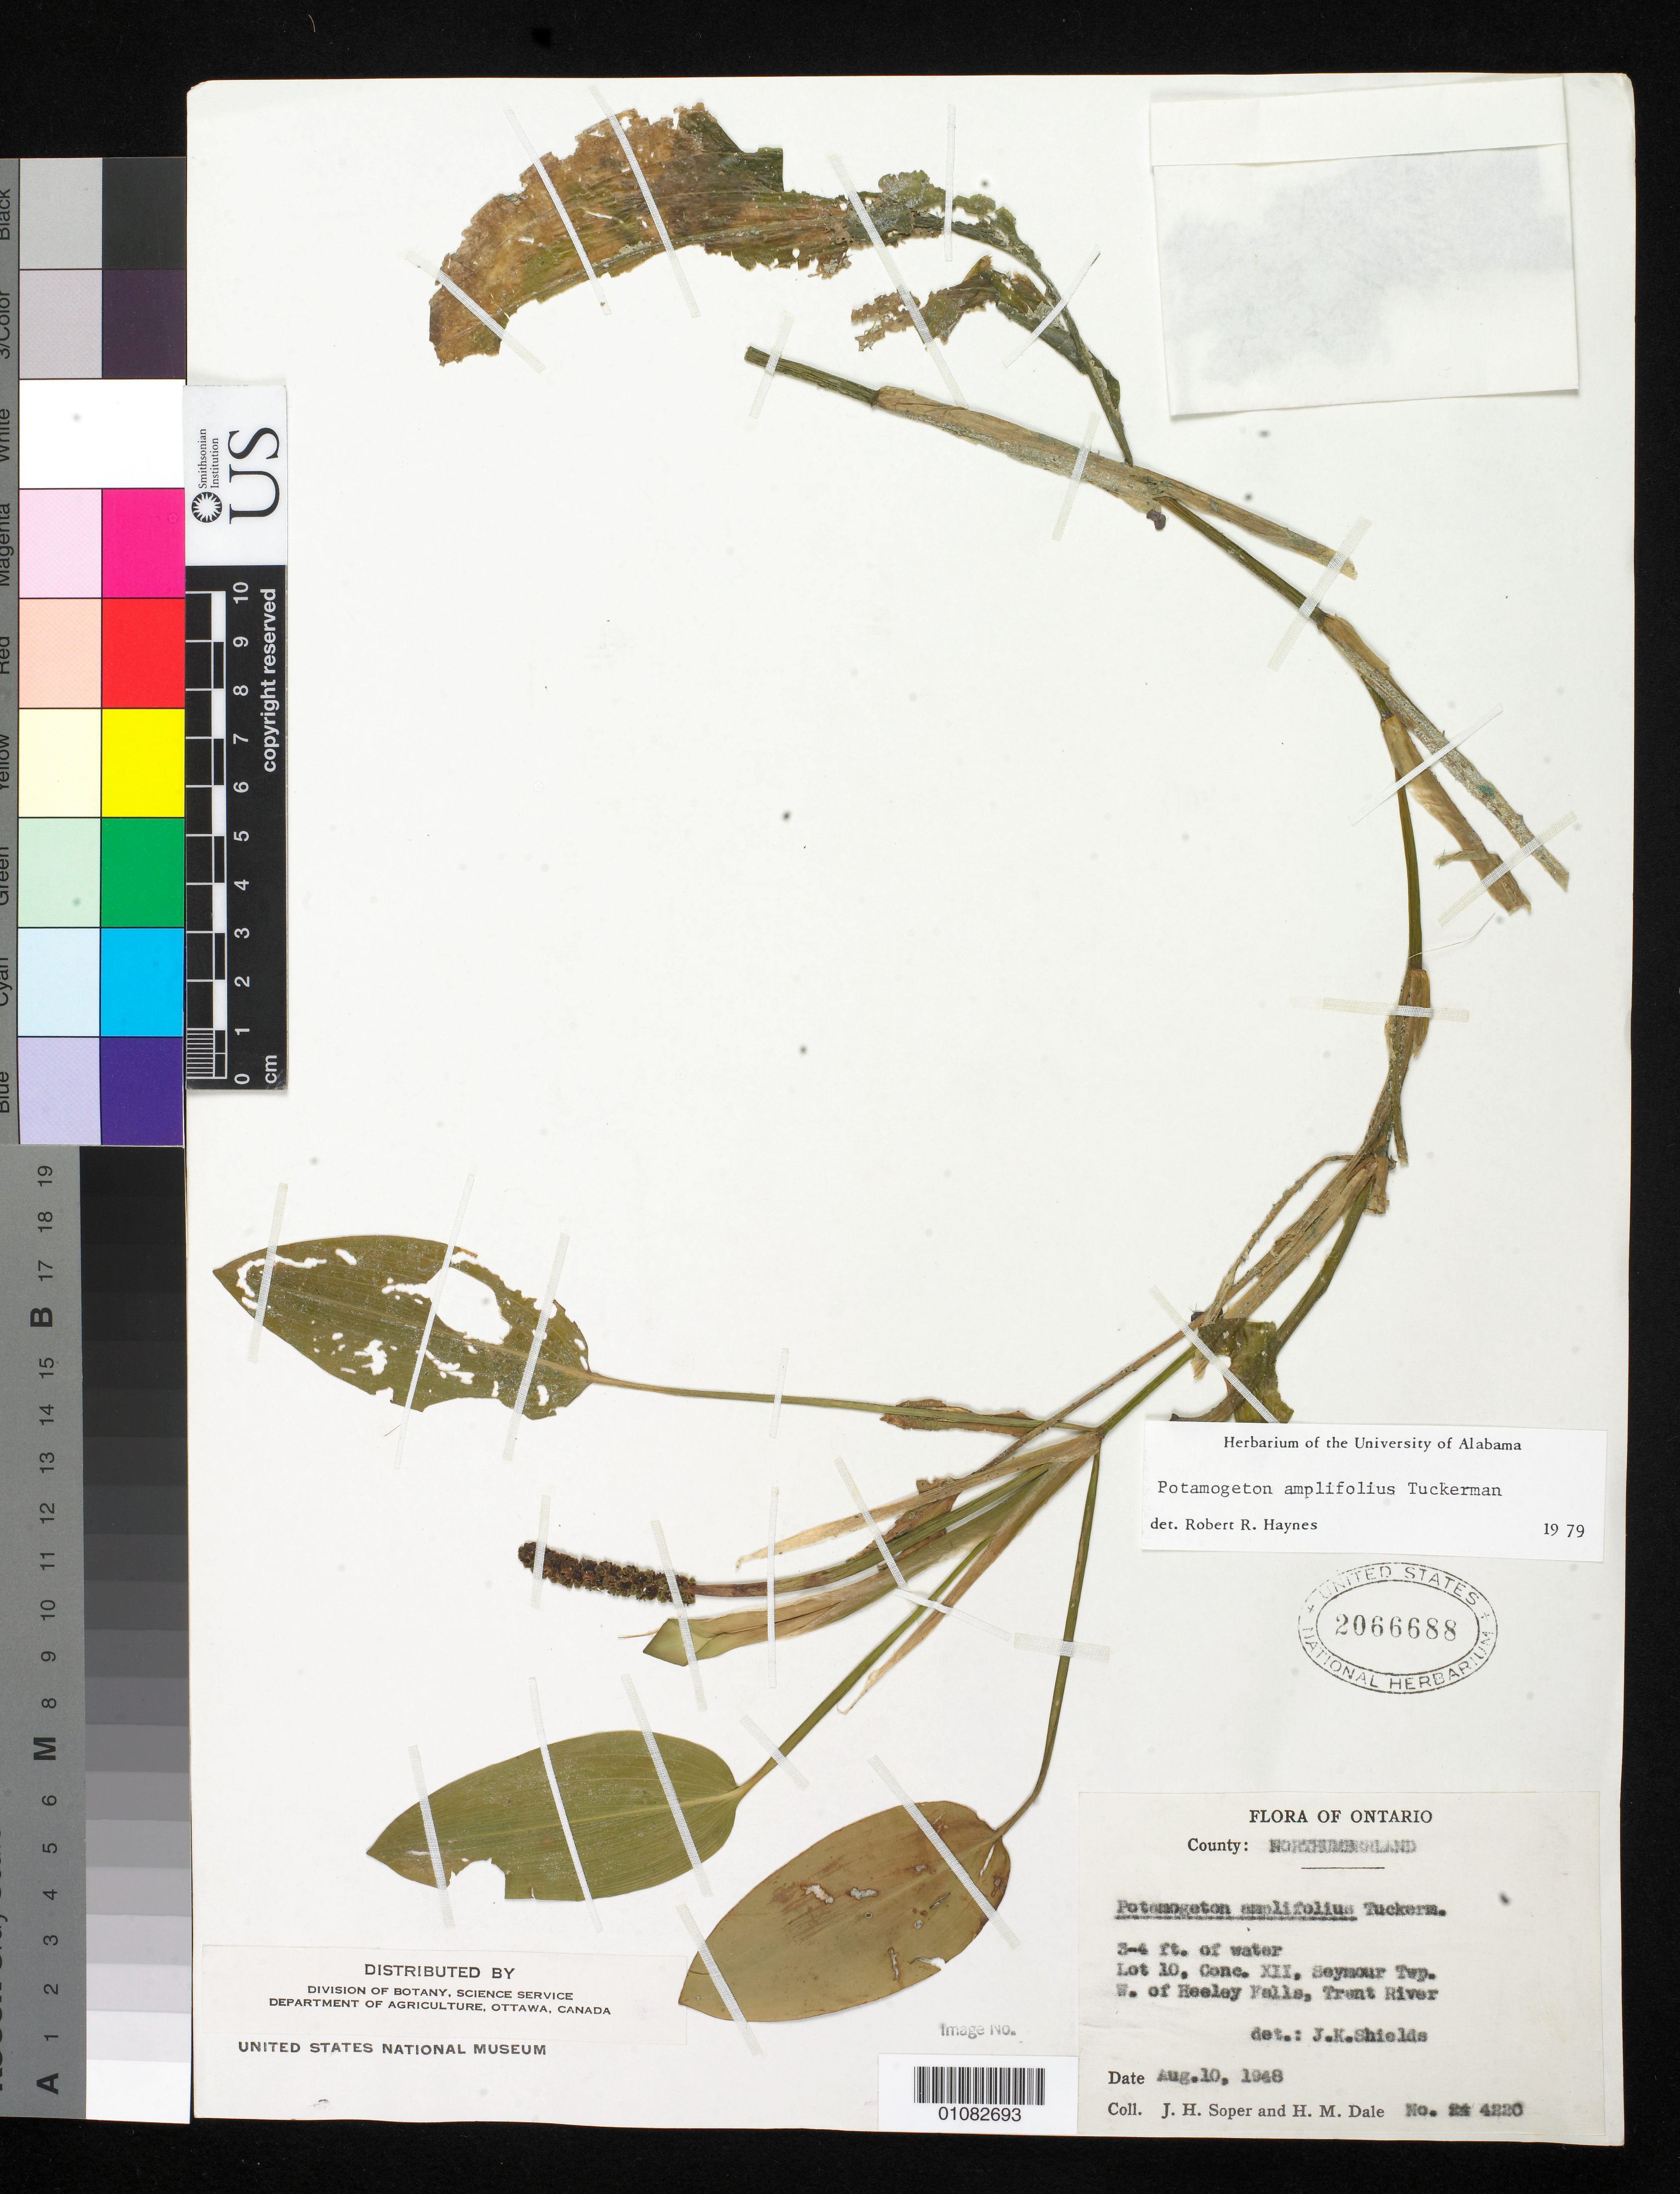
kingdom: Plantae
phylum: Tracheophyta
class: Liliopsida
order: Alismatales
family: Potamogetonaceae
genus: Potamogeton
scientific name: Potamogeton amplifolius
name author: Tuckerm.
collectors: J. Soper & H. M. Dale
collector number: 244220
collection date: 1948-08-10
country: Canada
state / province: Ontario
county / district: Northumberland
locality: lot 10, conc. XII, Seymour Twp., W of Heeley Falls, Trunt River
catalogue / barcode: US 2066688